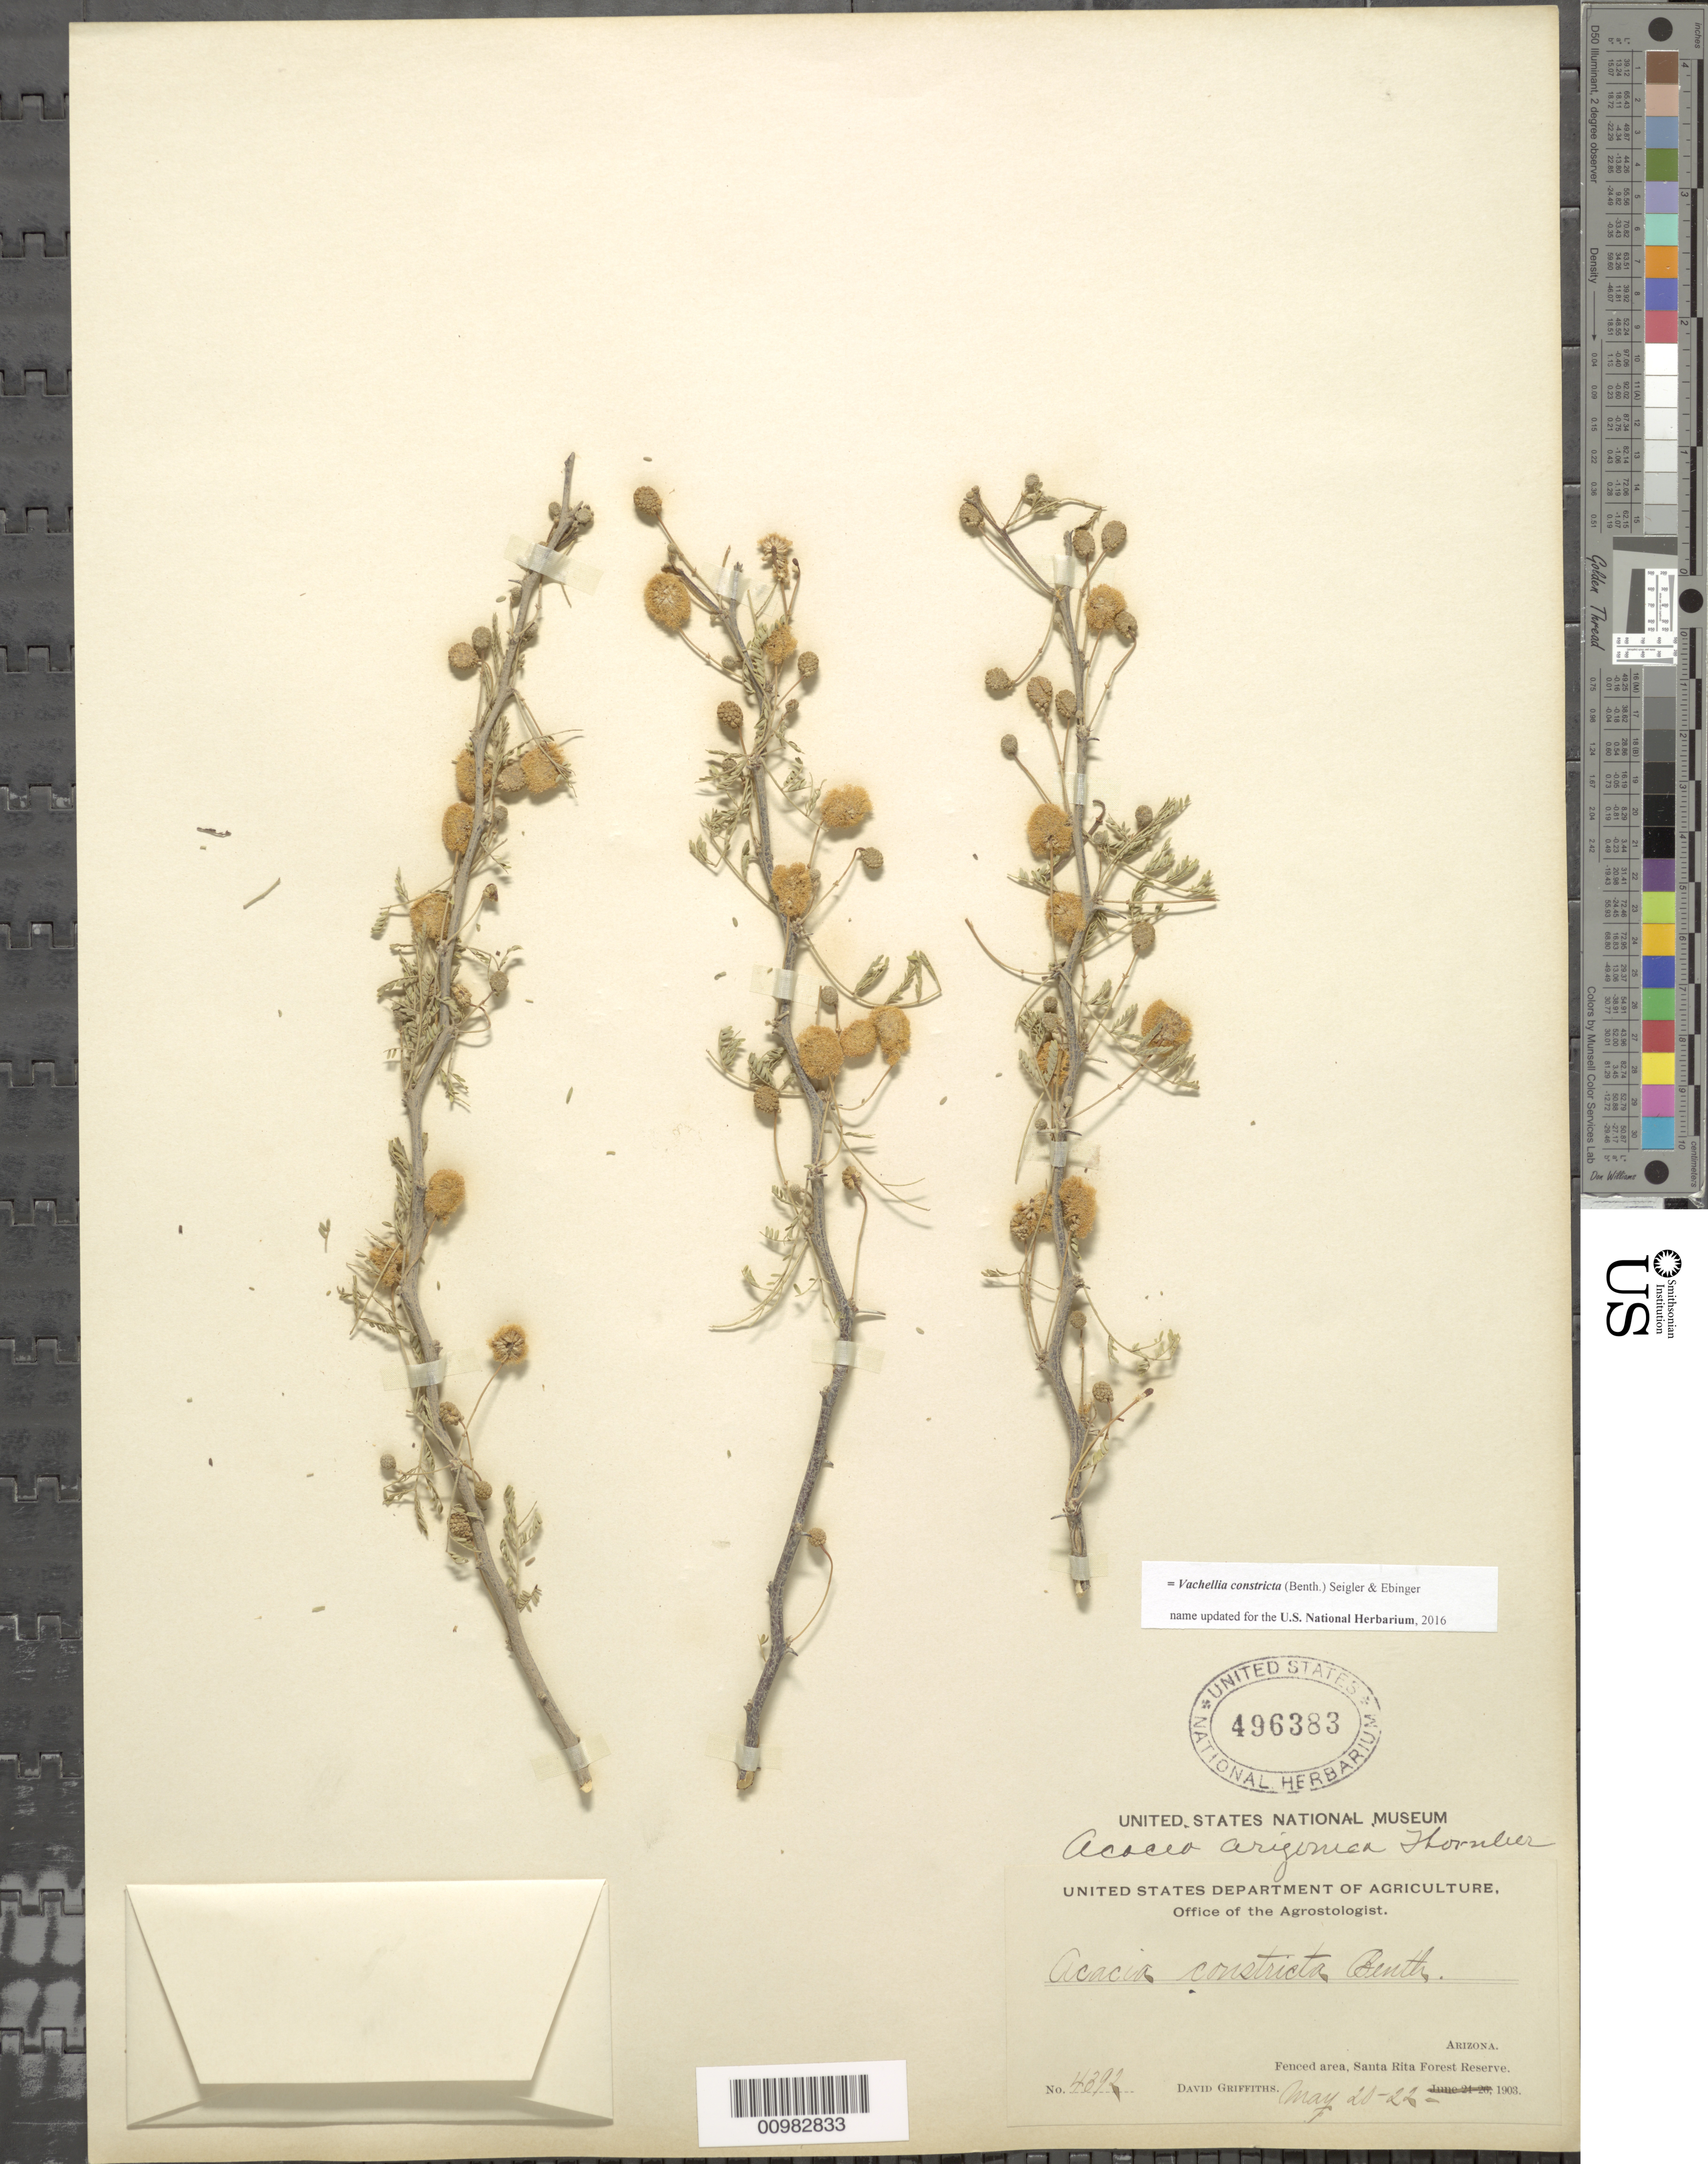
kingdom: Plantae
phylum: Tracheophyta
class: Magnoliopsida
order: Fabales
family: Fabaceae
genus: Vachellia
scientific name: Vachellia constricta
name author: (Benth.) Seigler & Ebinger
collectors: D. Griffiths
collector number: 4392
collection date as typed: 20 Aug 1903 to 22 Aug 1903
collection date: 1903-08-20/1903-08-22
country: United States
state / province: Arizona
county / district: Santa Cruz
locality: Fenced area, Santa Rita Forest Reserve.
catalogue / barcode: US 496383